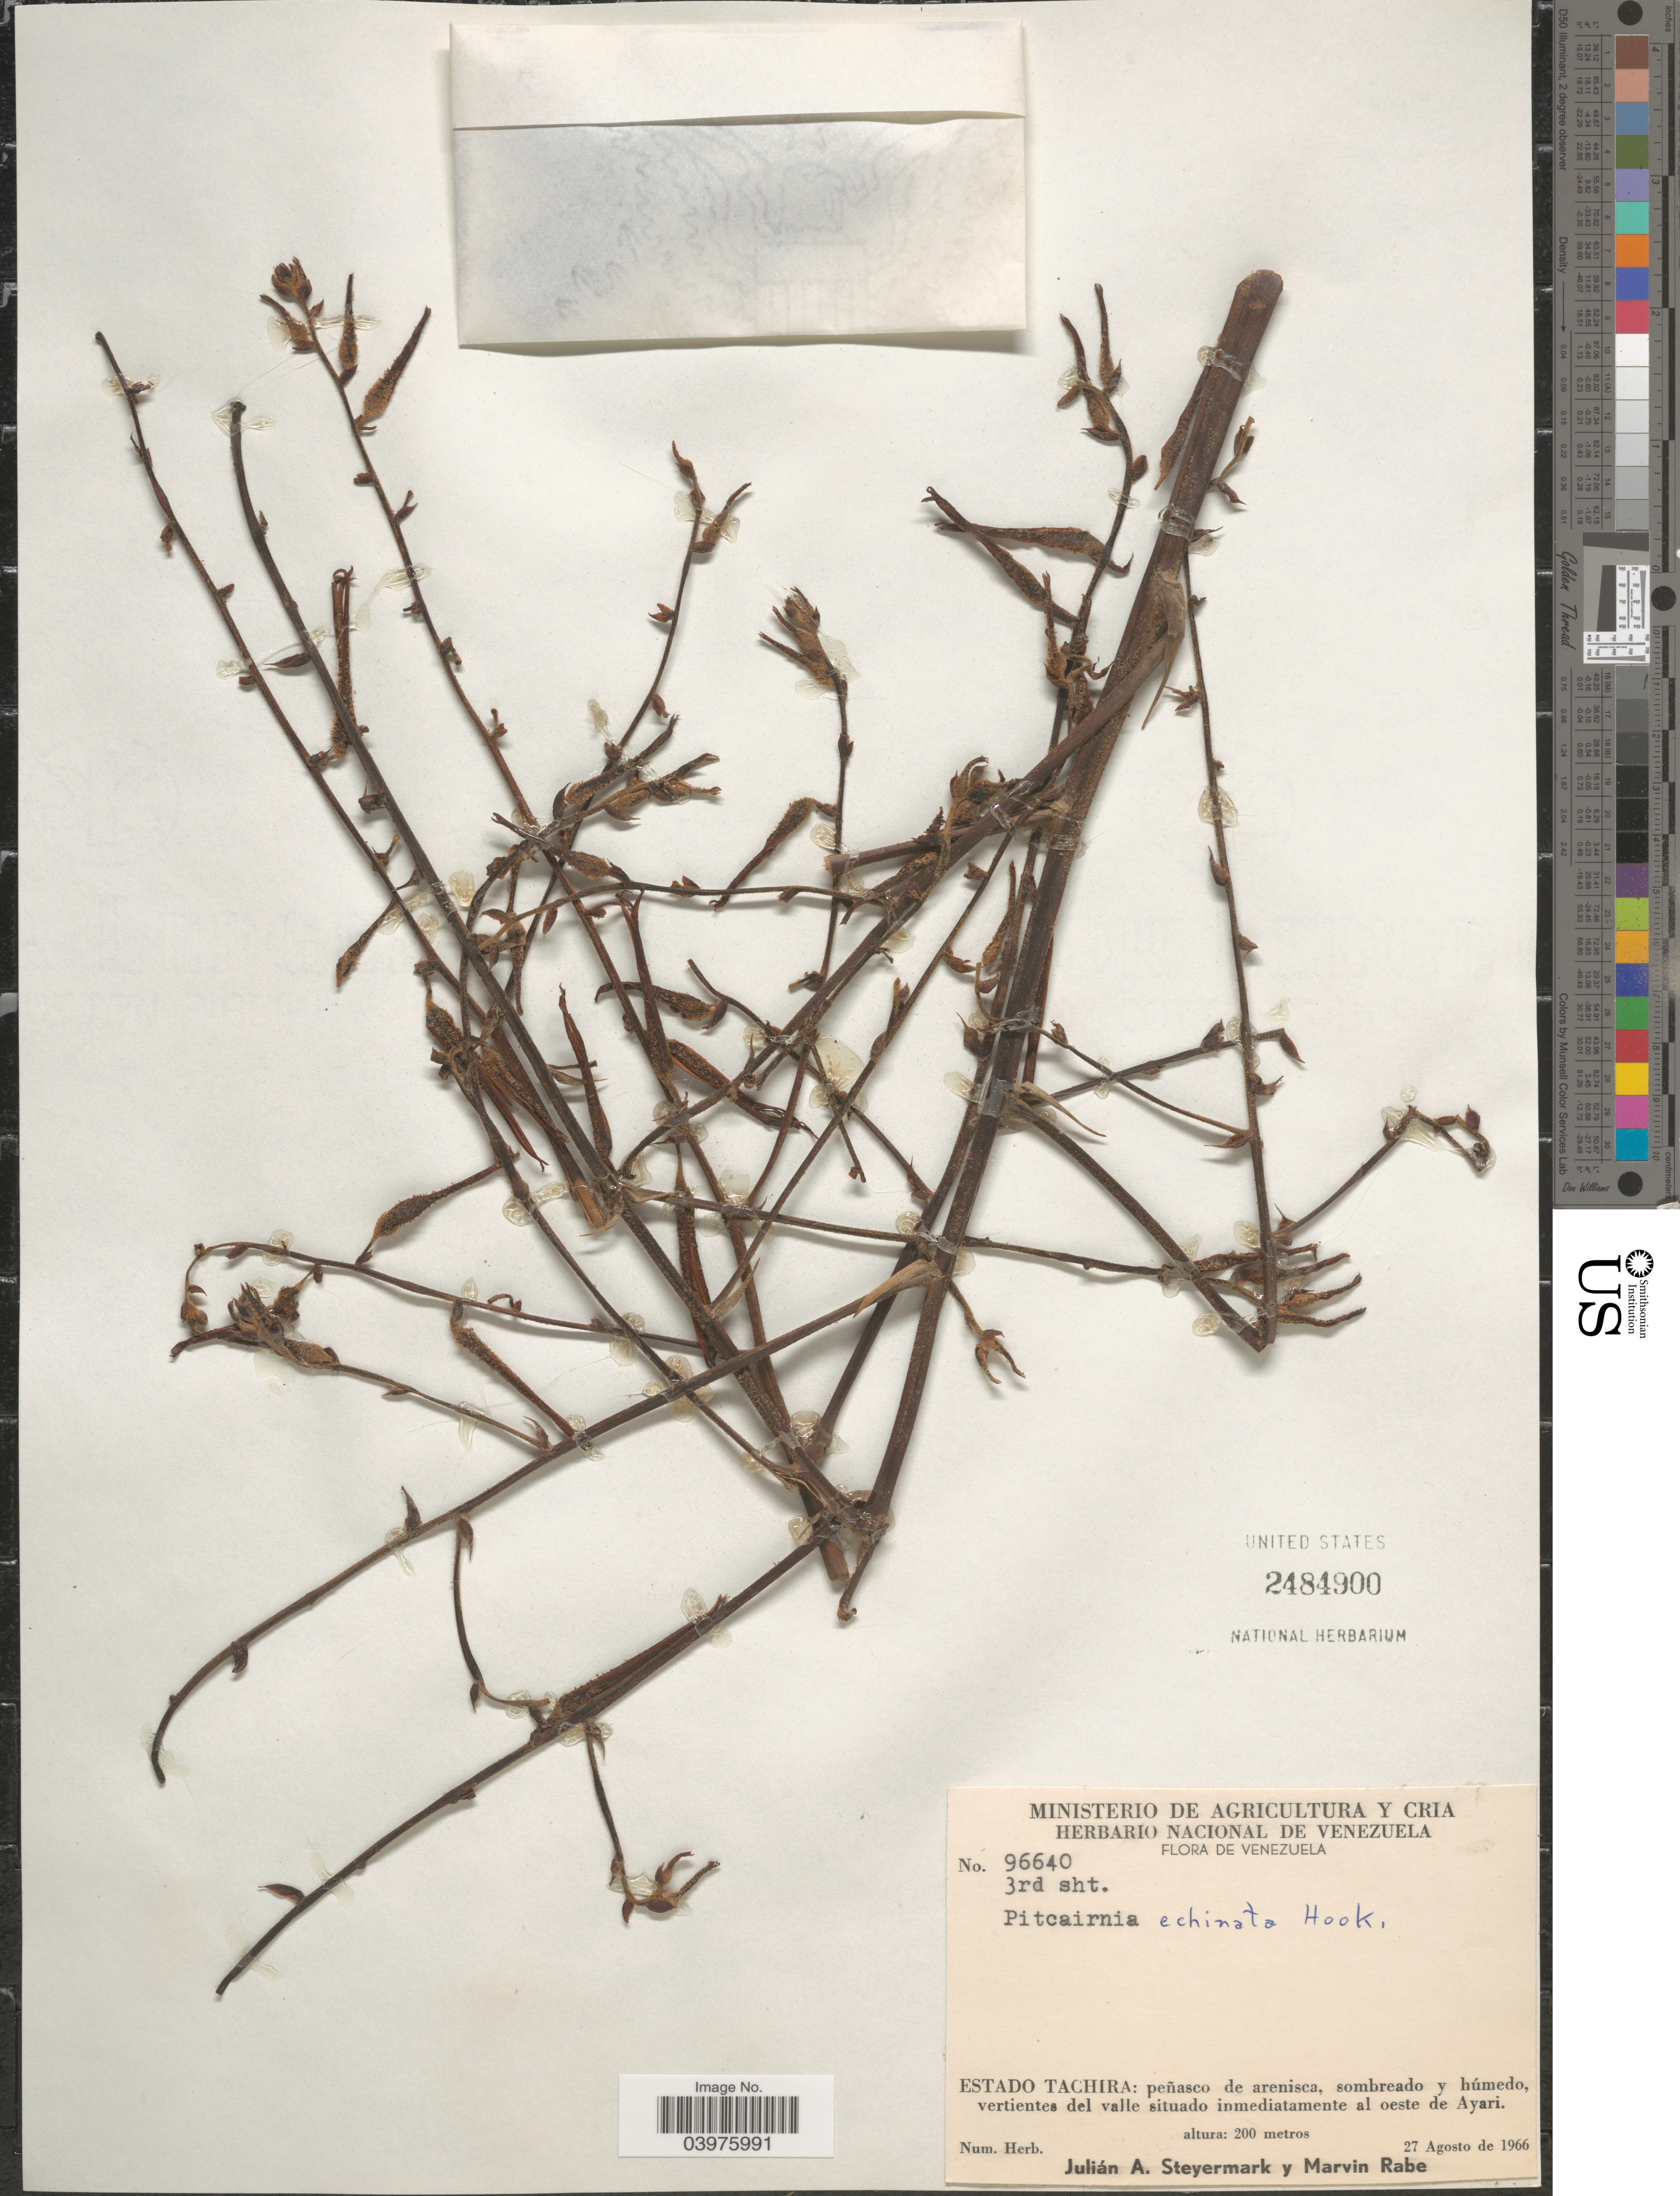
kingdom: Plantae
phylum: Tracheophyta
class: Liliopsida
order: Poales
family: Bromeliaceae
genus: Pitcairnia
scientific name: Pitcairnia echinata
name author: Hook.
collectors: J. Steyermark & M. Rabe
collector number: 96640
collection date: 1966-08-27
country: Venezuela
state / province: Tachira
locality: Peñasco de arenisca, sombreado y húmedo, vertientes del valle situado inmediatamente al oeste de Ayari.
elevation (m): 200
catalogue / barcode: US 2484900